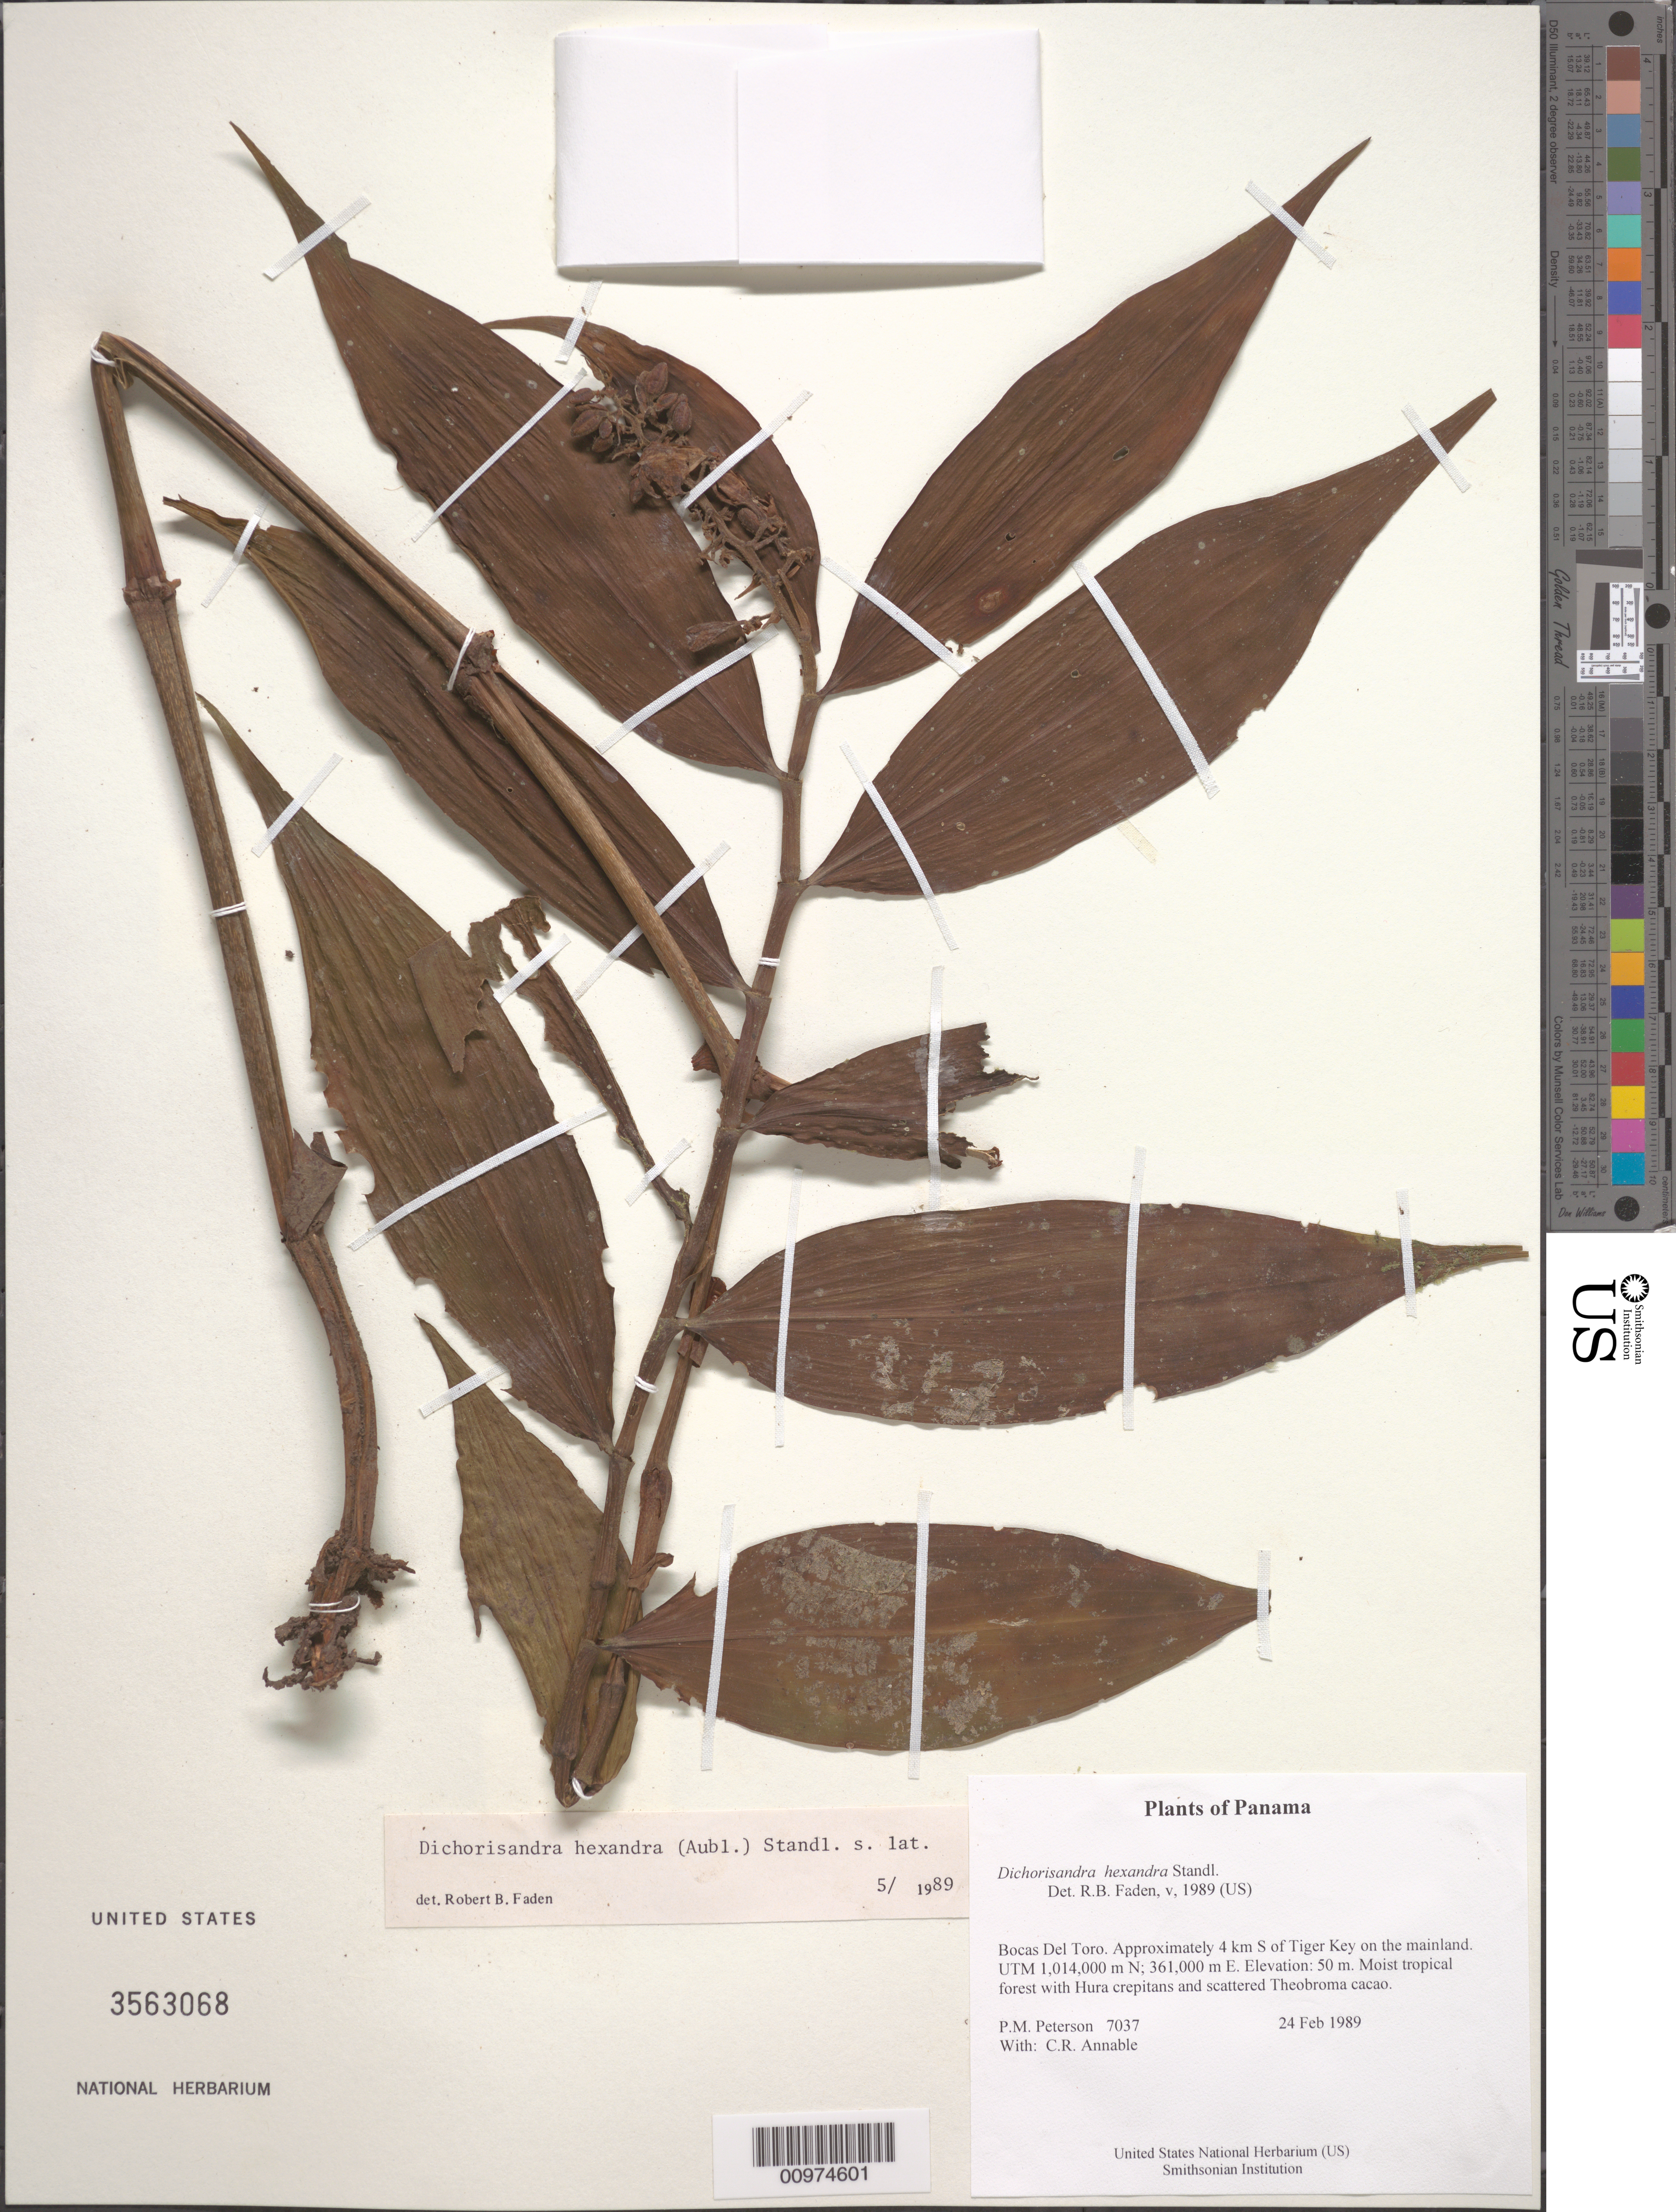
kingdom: Plantae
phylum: Tracheophyta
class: Liliopsida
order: Commelinales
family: Commelinaceae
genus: Dichorisandra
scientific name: Dichorisandra hexandra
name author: (Aubl.) Standl.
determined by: Faden, Robert B., (US), Smithsonian Institution - National Museum of Natural History (UNITED STATES)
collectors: P. M. Peterson & C. R. Annable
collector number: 7037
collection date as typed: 24 Feb 1989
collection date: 1989-02-24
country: Panama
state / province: Bocas del Toro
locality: Approximately 4 km S of Tiger Key on the mainland. UTM 1,014,000 m N; 361,000 m E.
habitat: Moist tropical forest with Hura crepitans and scattered Theobroma cacao.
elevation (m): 50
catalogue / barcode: US 3563068